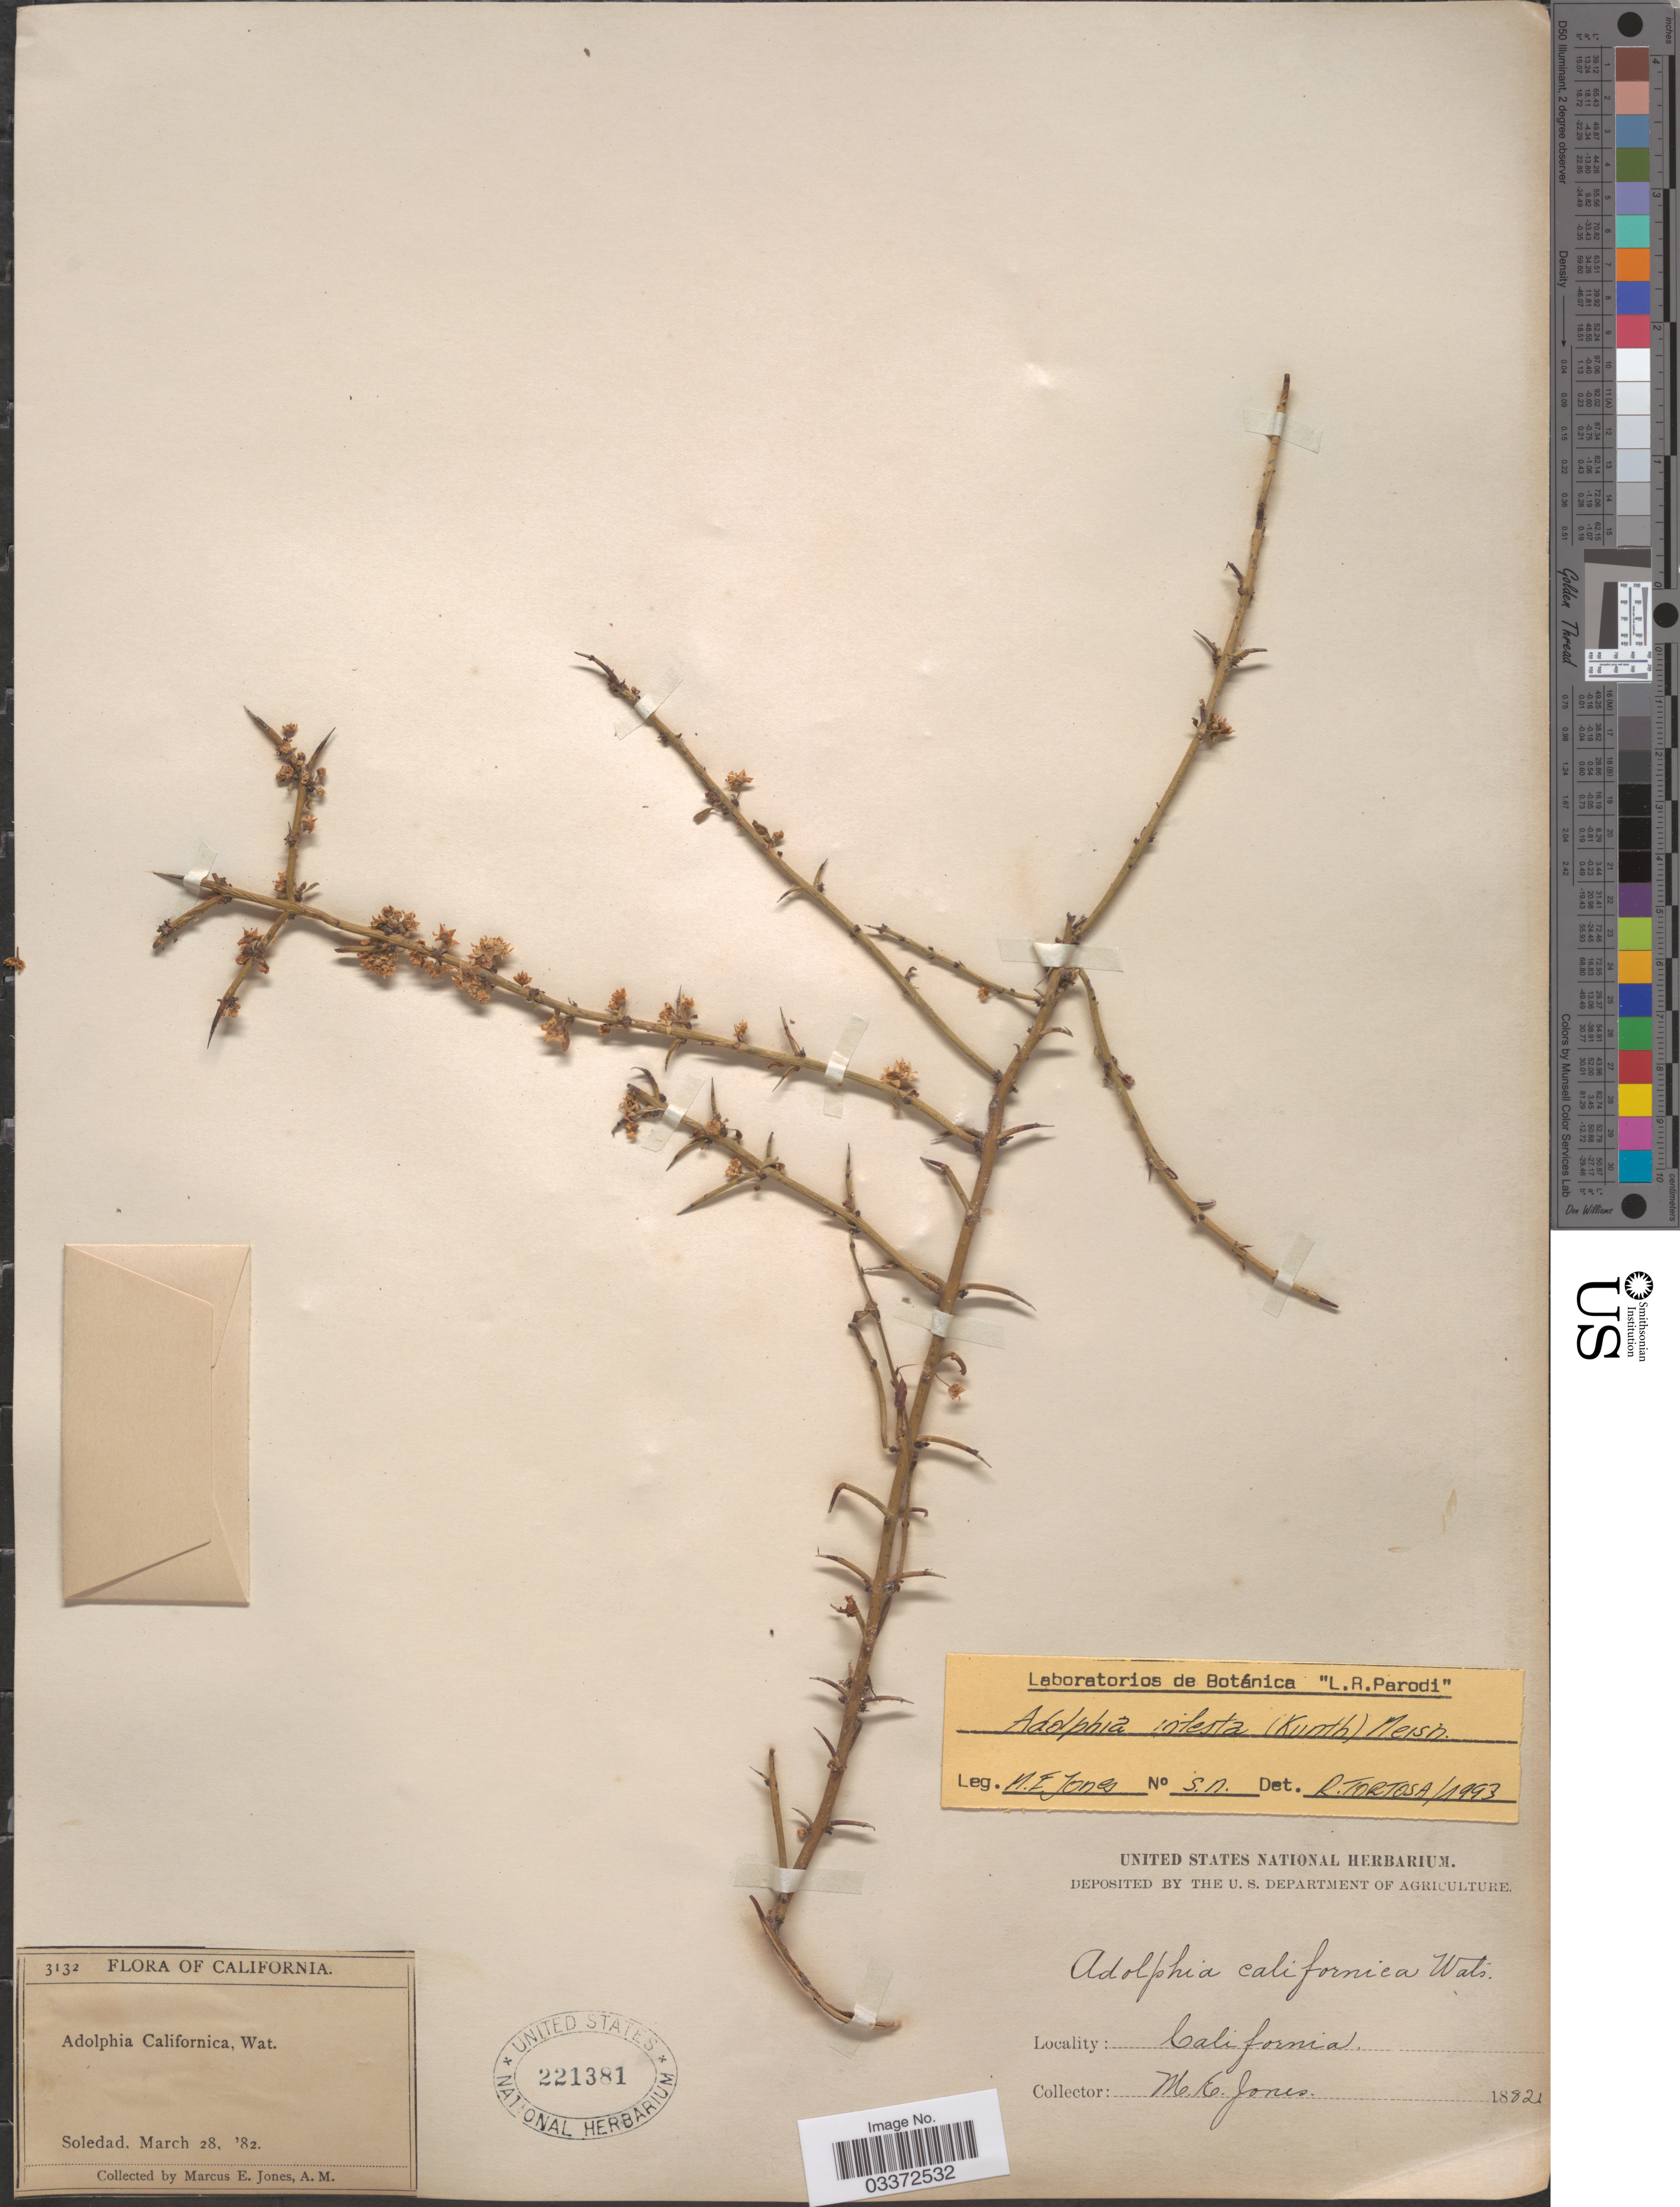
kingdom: Plantae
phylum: Tracheophyta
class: Magnoliopsida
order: Rosales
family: Rhamnaceae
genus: Adolphia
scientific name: Adolphia infesta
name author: (Kunth) Meisn.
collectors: M. E. Jones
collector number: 3132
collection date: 1882-03-28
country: United States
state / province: California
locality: Soledad.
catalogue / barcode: US 221381